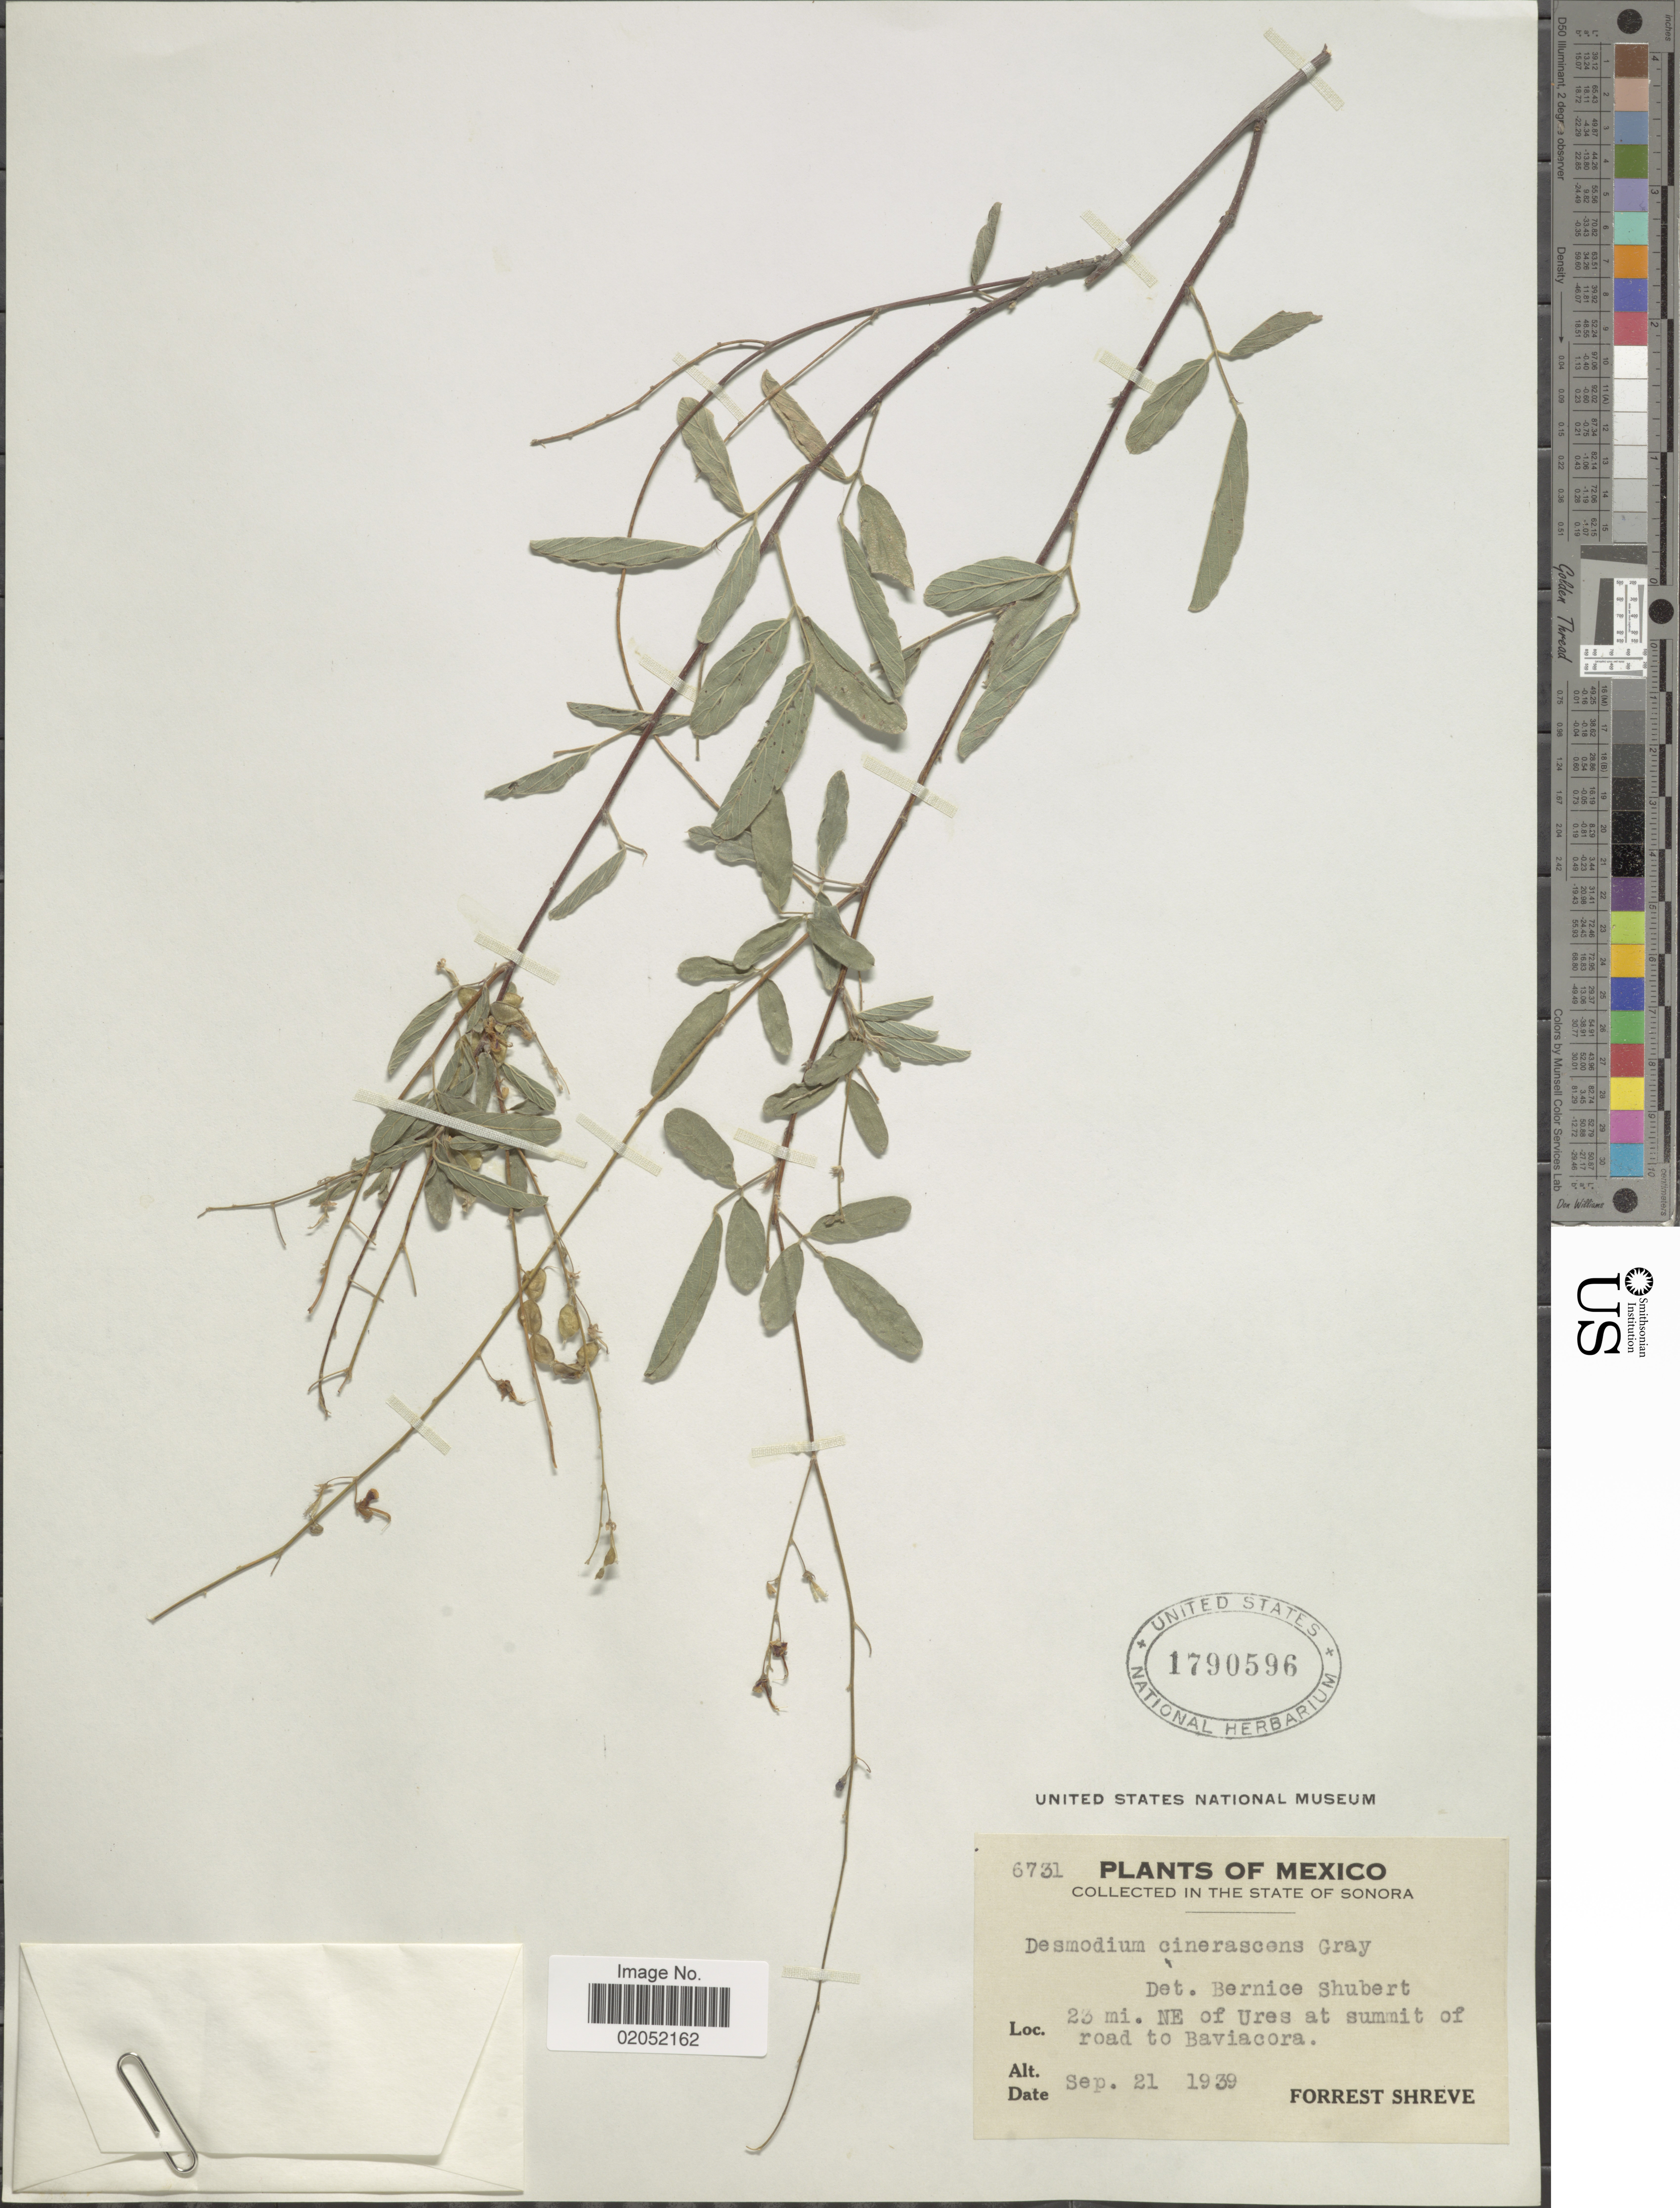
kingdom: Plantae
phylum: Tracheophyta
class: Magnoliopsida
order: Fabales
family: Fabaceae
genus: Desmodium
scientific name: Desmodium cinerascens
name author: A. Gray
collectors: F. Shreve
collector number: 6731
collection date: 1939-09-21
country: Mexico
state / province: Sonora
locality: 23 mi. NE of Ures at summit of road to Baviacora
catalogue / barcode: US 1790596